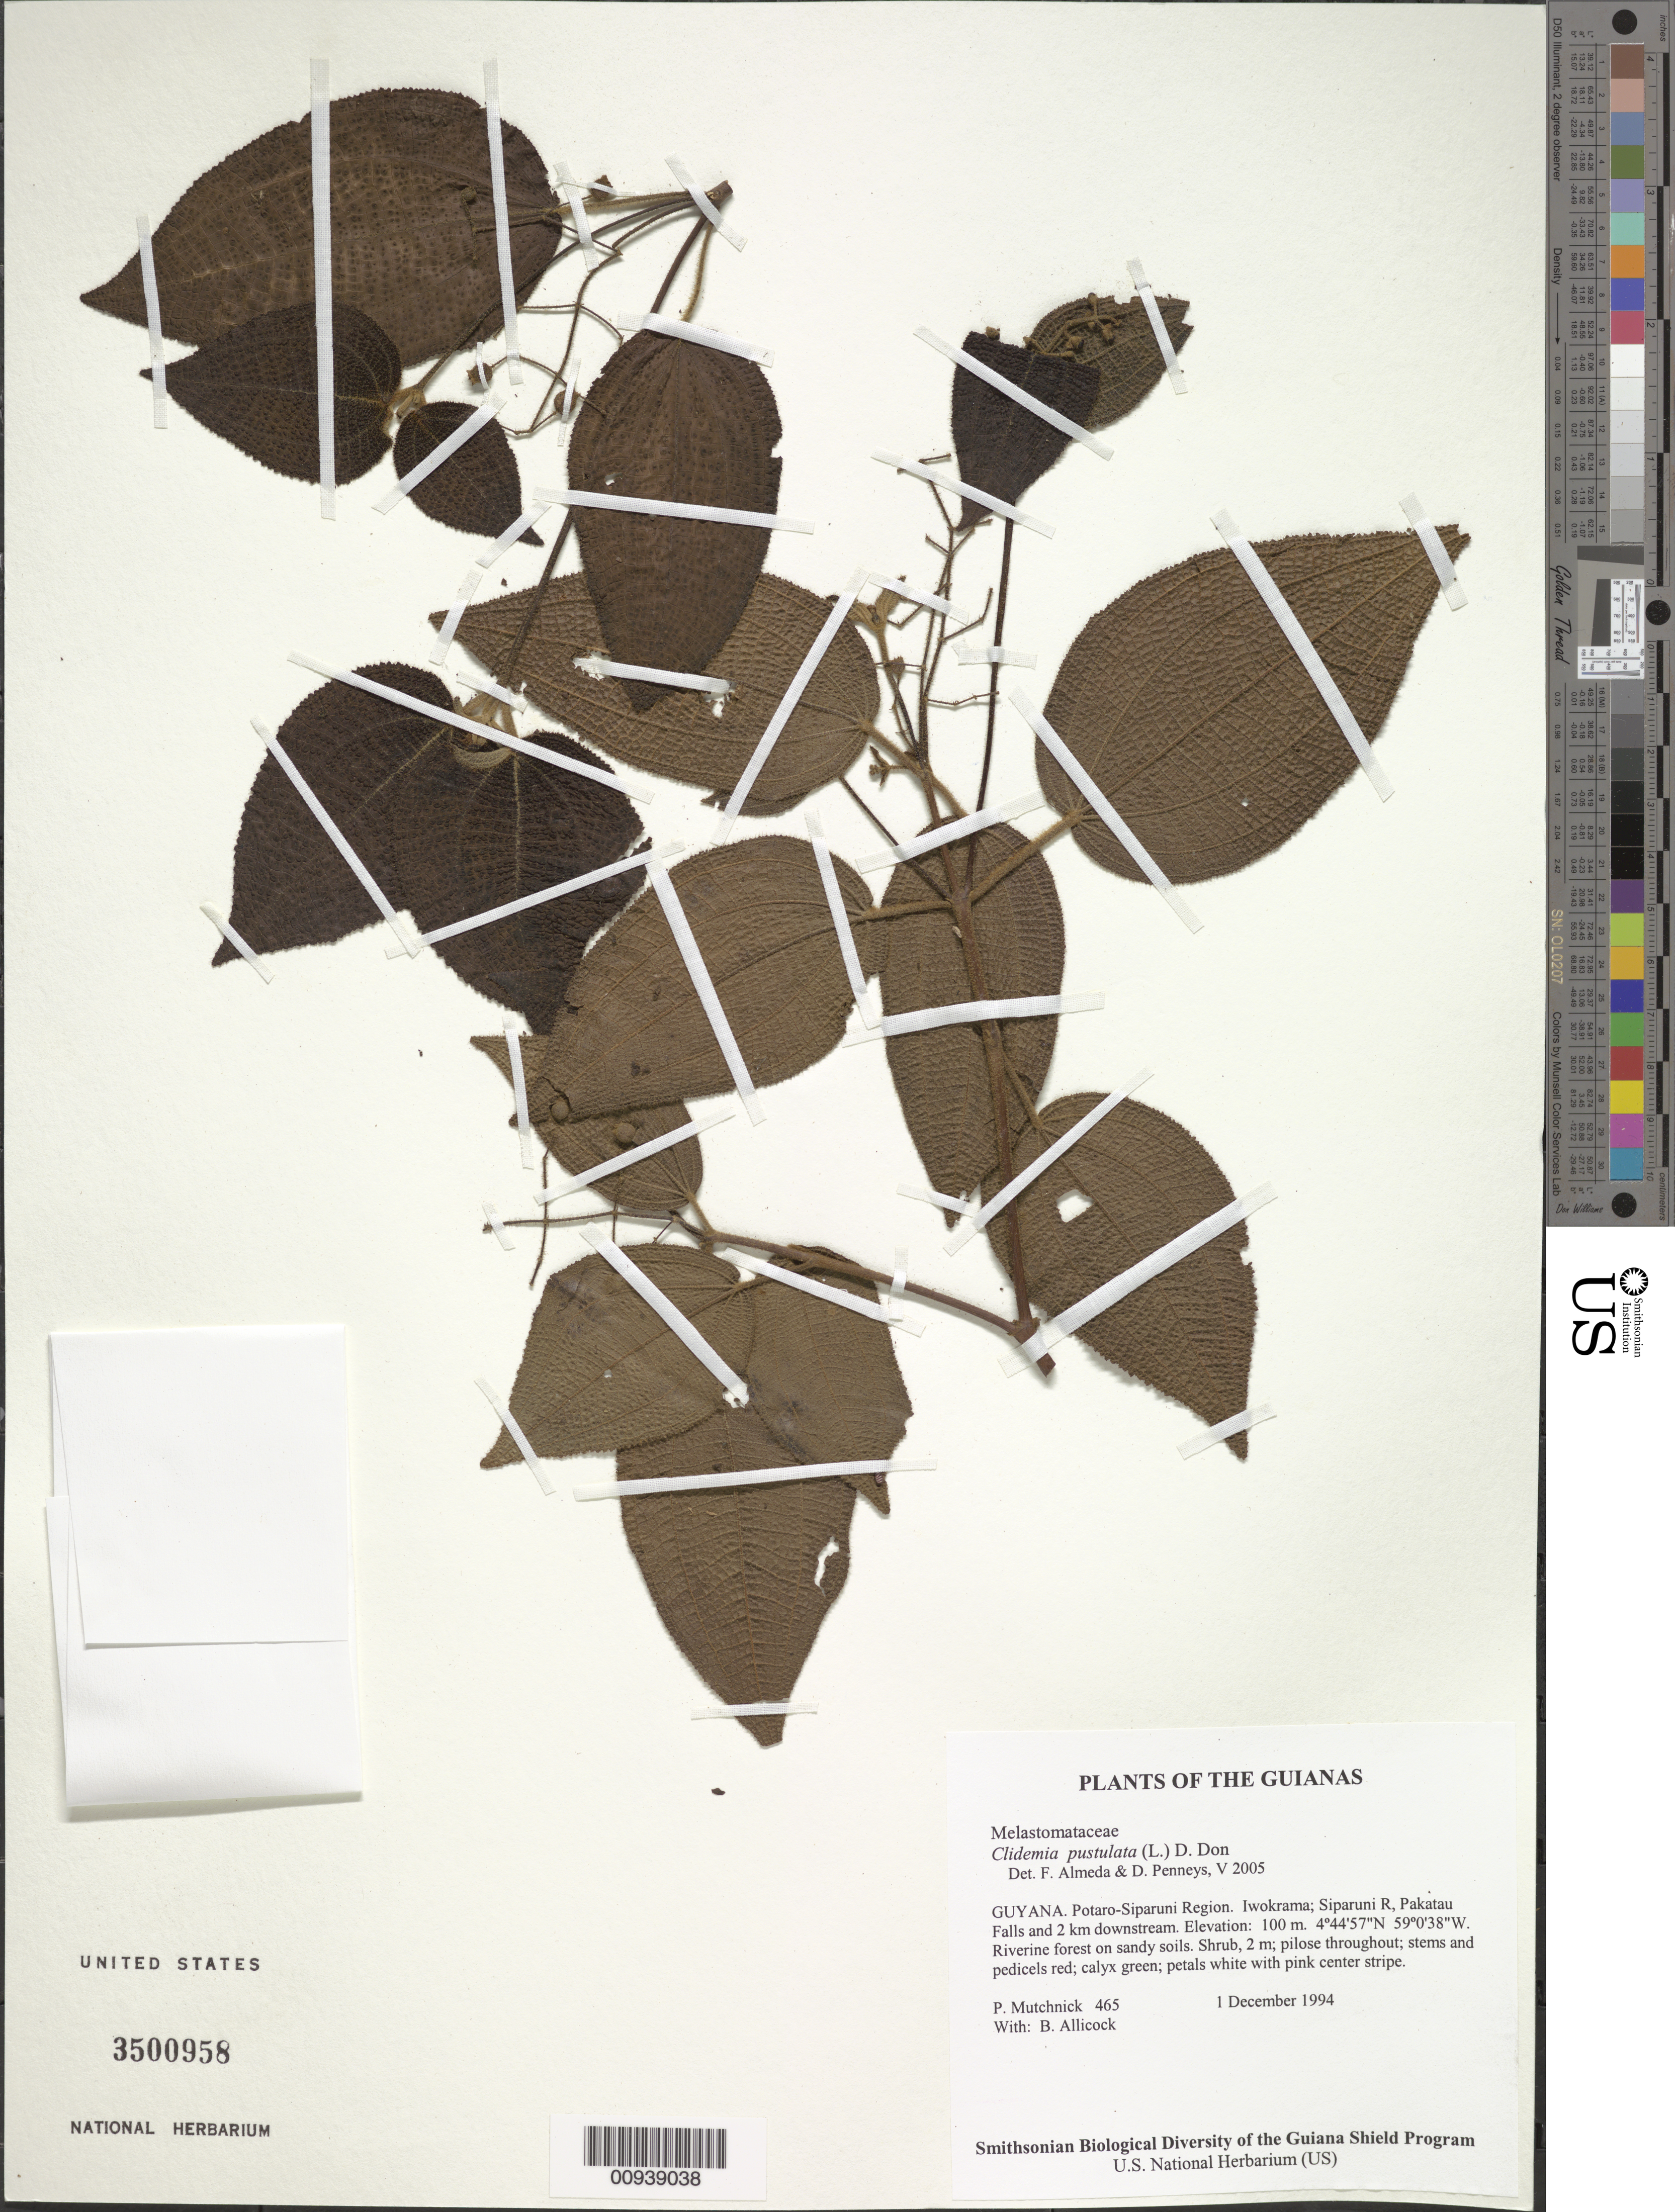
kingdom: Plantae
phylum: Tracheophyta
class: Magnoliopsida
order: Myrtales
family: Melastomataceae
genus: Clidemia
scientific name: Clidemia pustulata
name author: DC.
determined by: Almeda, F.; Penneys, D. S.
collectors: P. Mutchnick & B. Allicock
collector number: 465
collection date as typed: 1 December 1994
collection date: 1994-12-01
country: Guyana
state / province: Potaro-Siparuni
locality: Iwokrama; Siparuni R, Pakatau Falls and 2 km downstream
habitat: Riverine forest on sandy soils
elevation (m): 100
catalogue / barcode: US 3500958